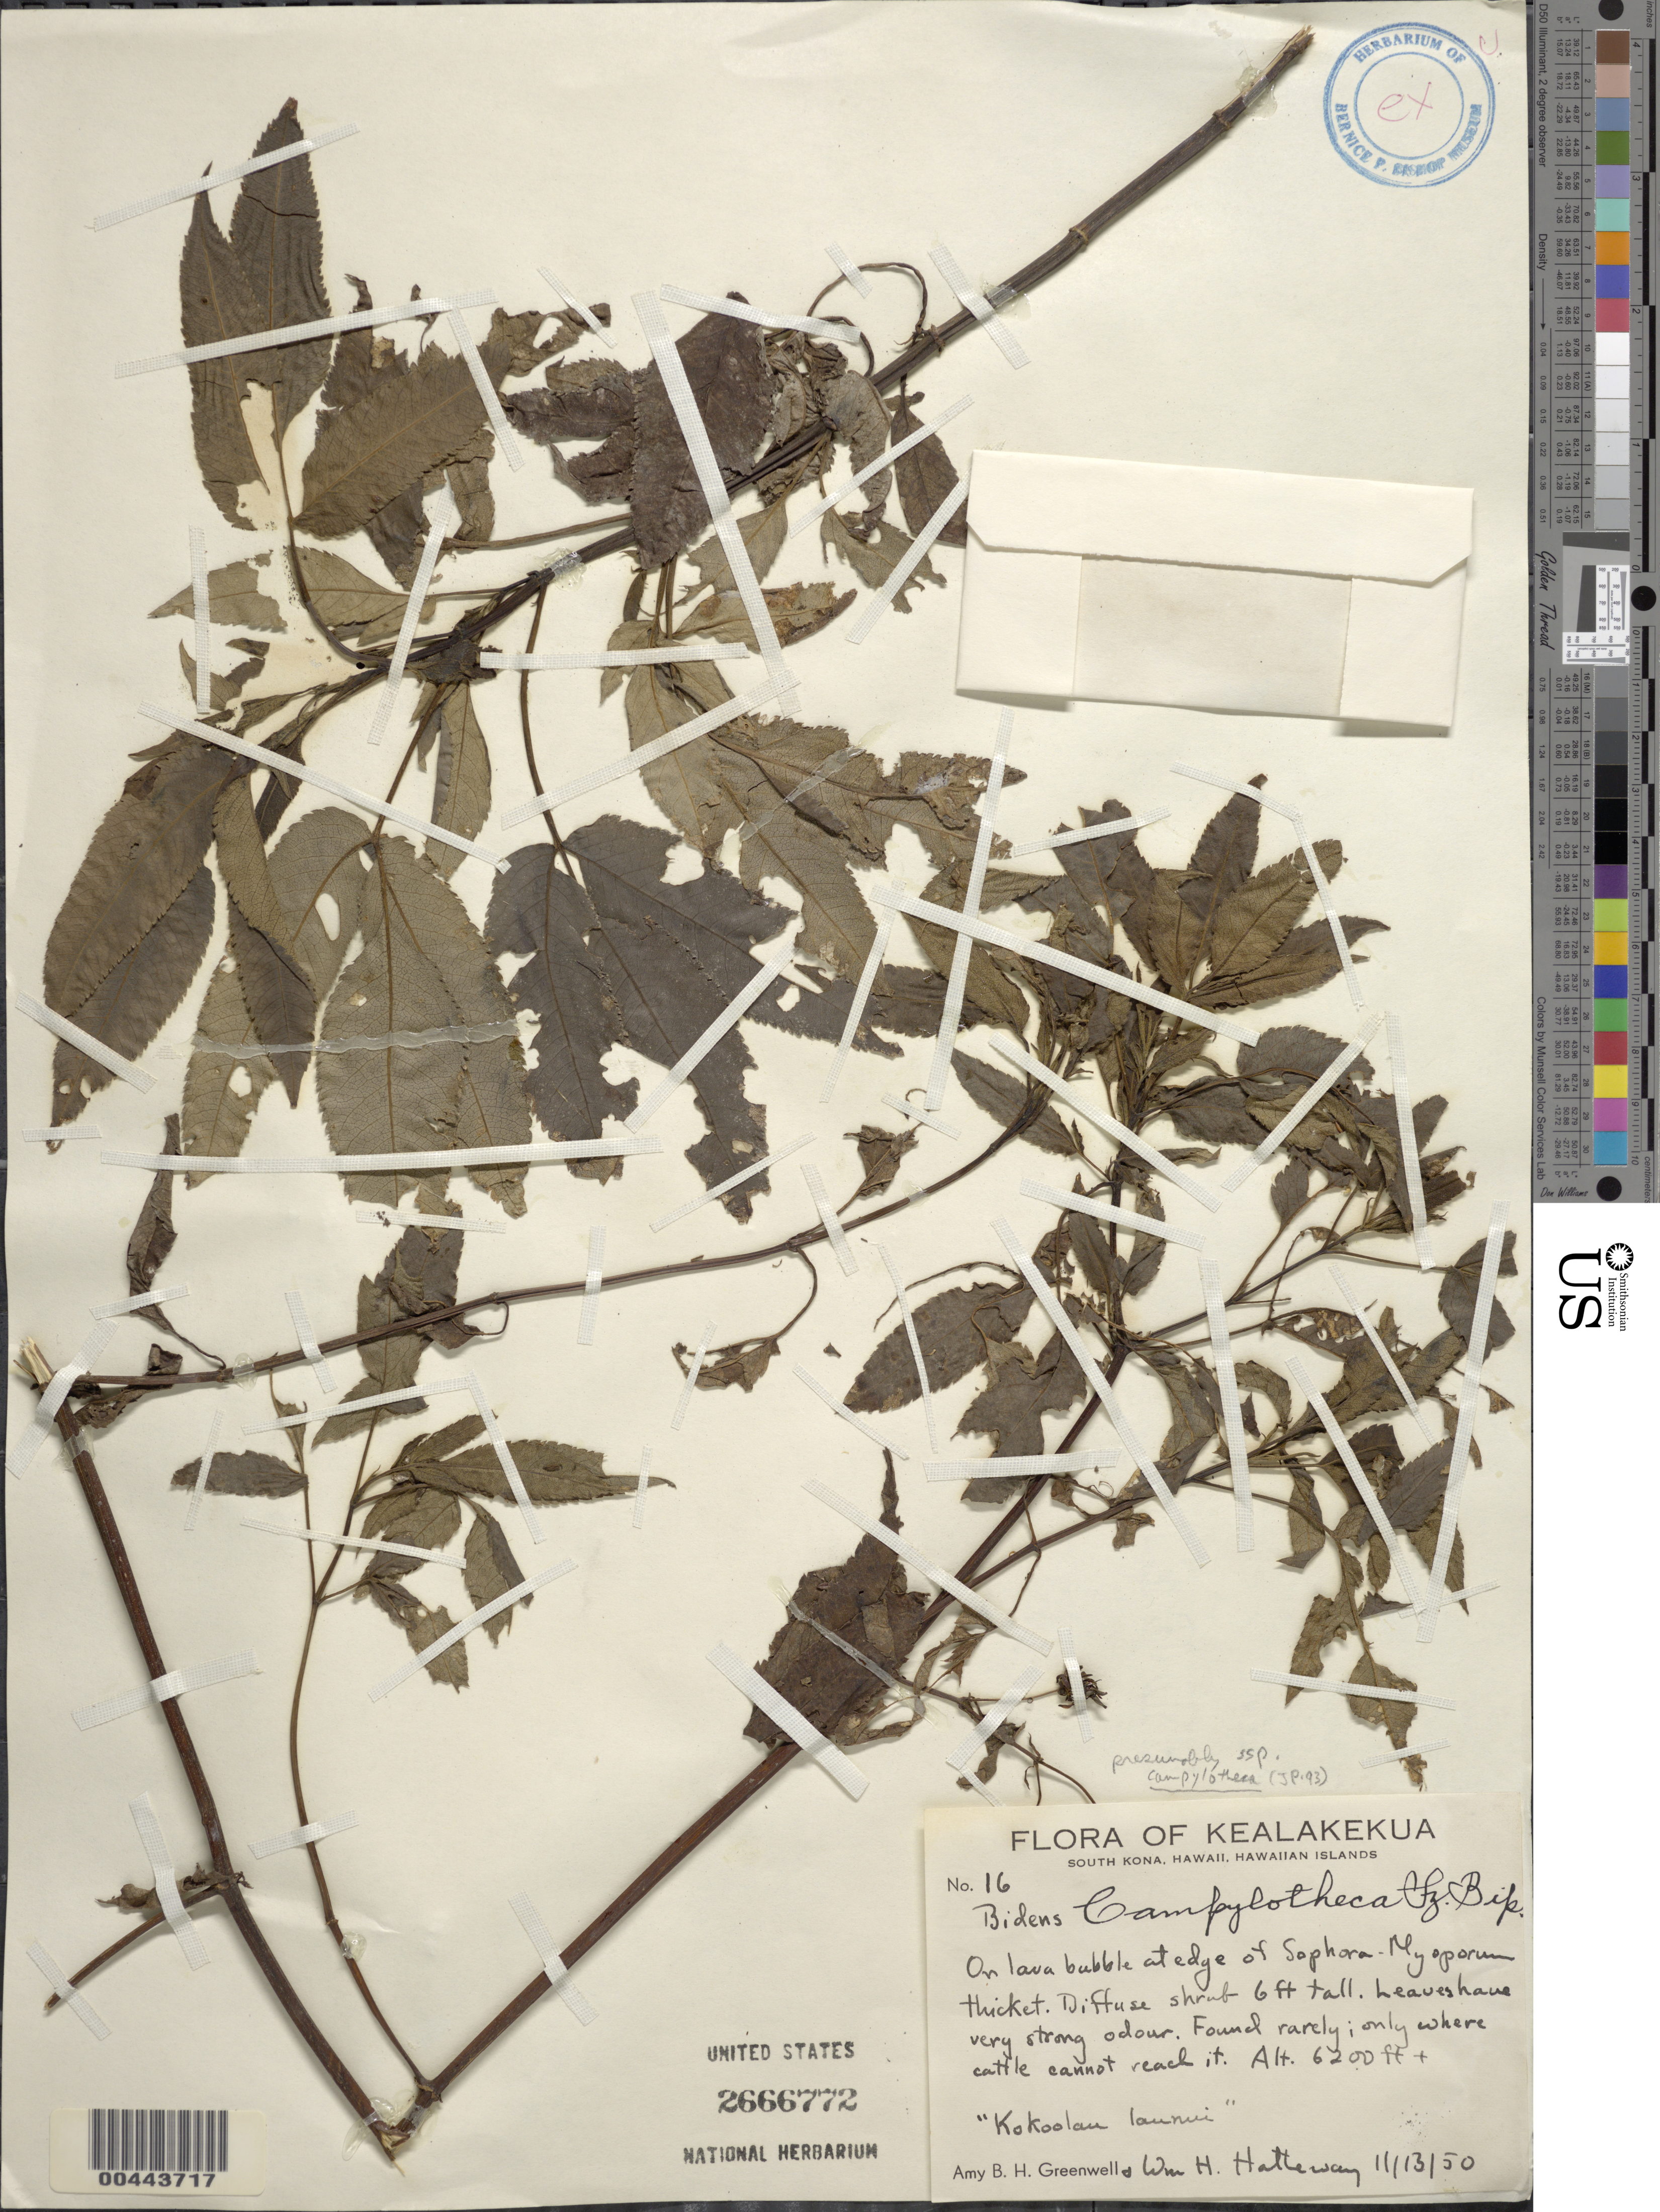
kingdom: Plantae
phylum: Tracheophyta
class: Magnoliopsida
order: Asterales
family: Asteraceae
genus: Bidens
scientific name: Bidens campylotheca subsp. campylotheca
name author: Sch. Bip.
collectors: A. B. Greenwell & W. Hatheway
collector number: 16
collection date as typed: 13 Nov 1950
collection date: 1950-11-13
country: United States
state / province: Hawaii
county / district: Hawaii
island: Hawaii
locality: South Kona, Kealakekau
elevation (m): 1890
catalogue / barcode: US 2666772